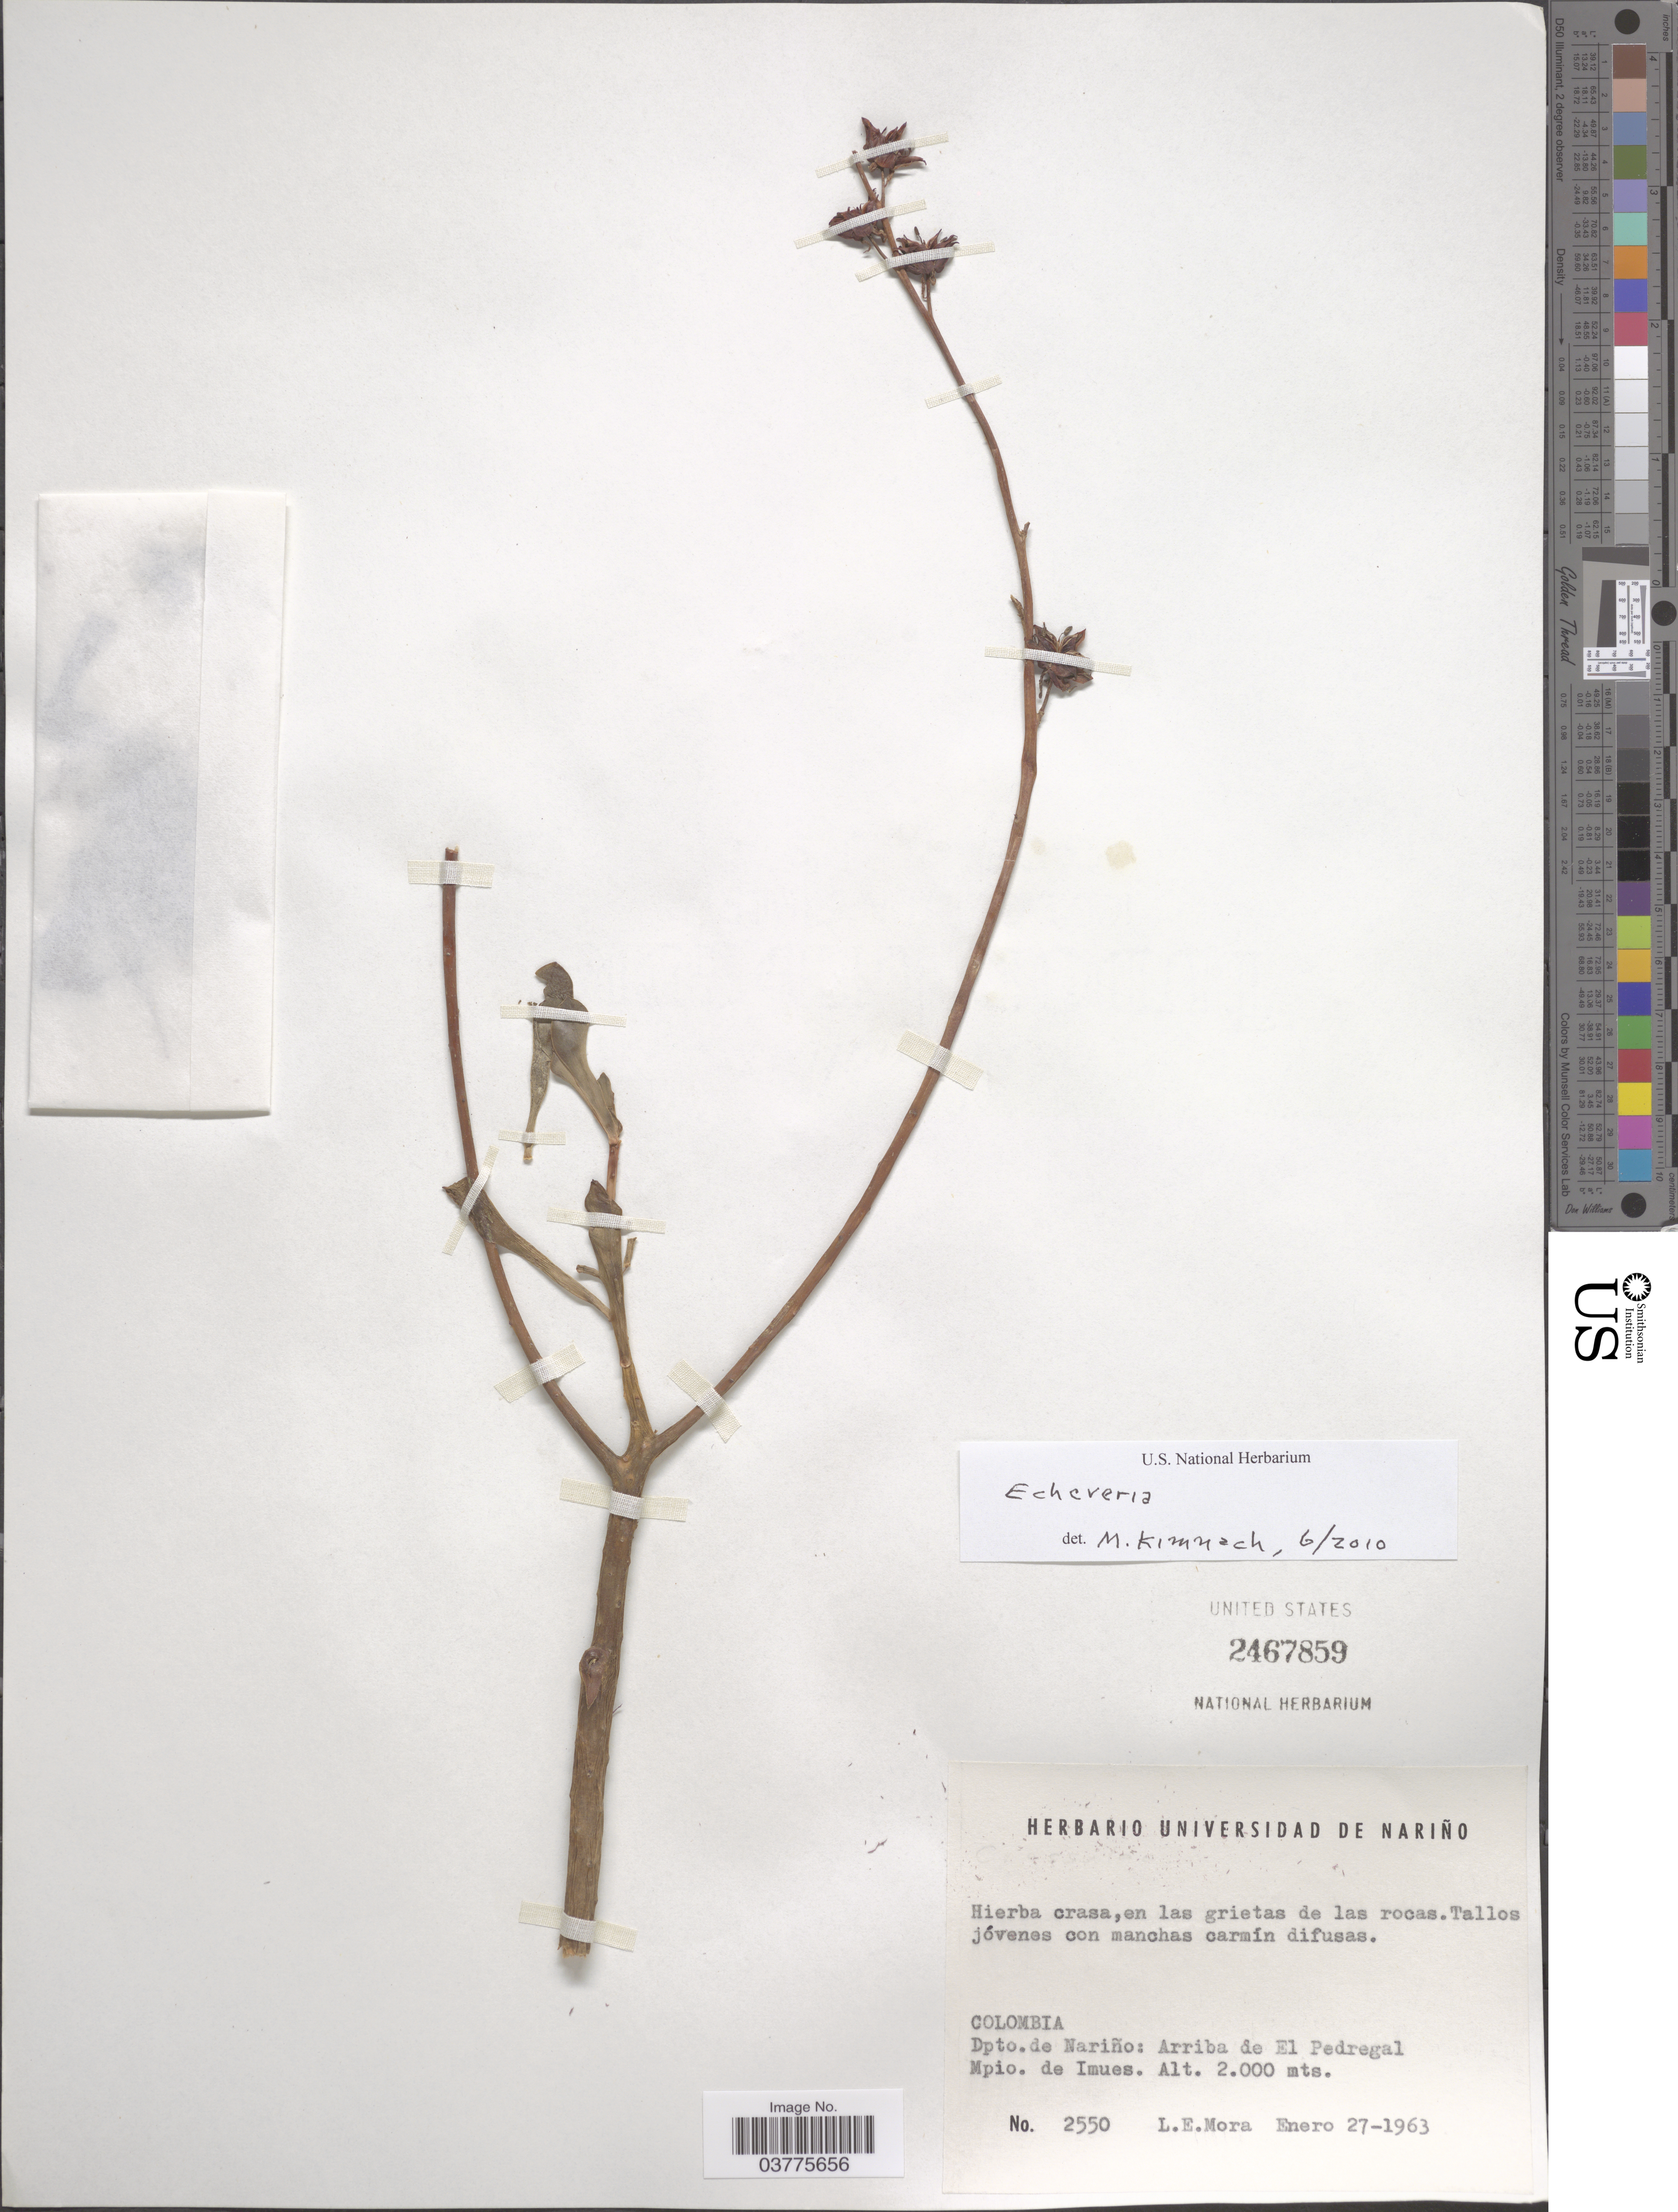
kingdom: Plantae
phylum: Tracheophyta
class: Magnoliopsida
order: Saxifragales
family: Crassulaceae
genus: Echeveria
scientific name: Echeveria sp.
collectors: L. Mora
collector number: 2550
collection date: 1963-01-27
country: Colombia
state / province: Nariño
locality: Dpto. de Nariño: Arriba de El Pedregal. Mpio. de Imues.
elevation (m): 2000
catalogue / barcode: US 2467859